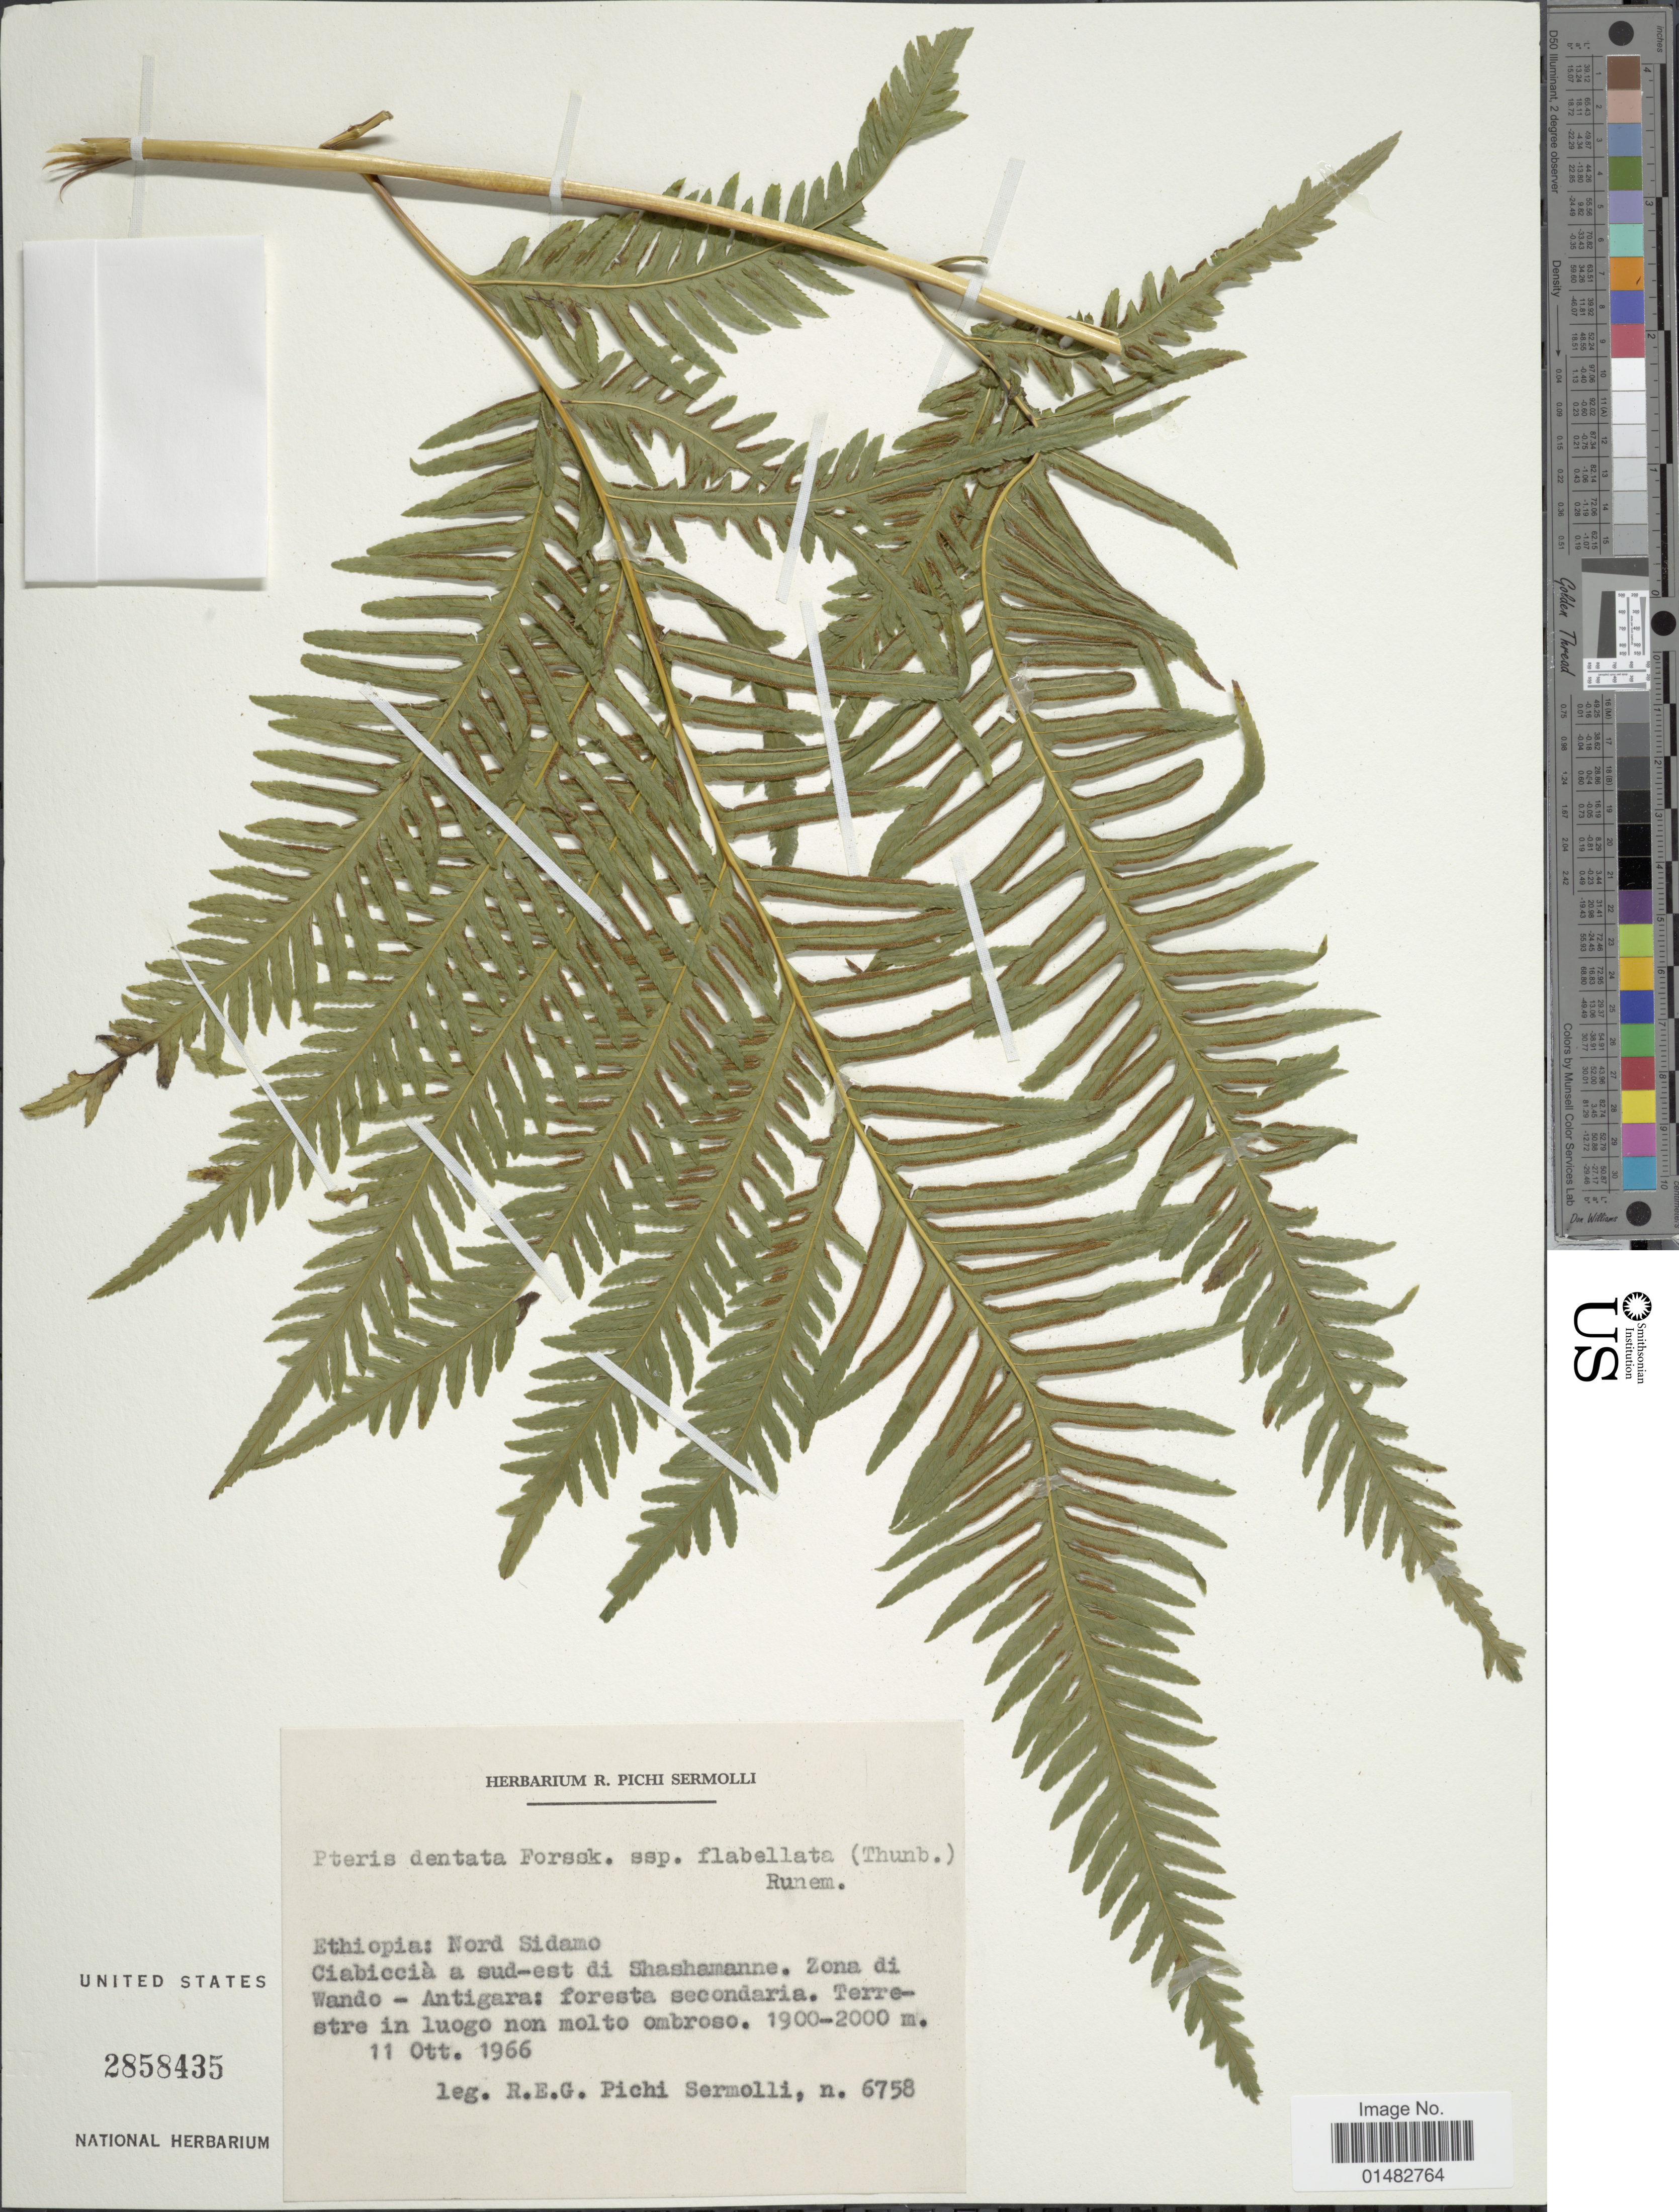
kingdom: Plantae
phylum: Tracheophyta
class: Polypodiopsida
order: Polypodiales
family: Pteridaceae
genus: Pteris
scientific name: Pteris dentata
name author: Forssk.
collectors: R. E. Pichi-Sermolli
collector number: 6758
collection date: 1966-10-11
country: Ethiopia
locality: Ethiopia: Nord Sidamo. Ciabiccia a sud-est di Shashamanne, Zona di Wando- Antigara: foresta secondaria, Terrestre in luogo non molto ombroso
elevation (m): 1900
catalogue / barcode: US 2858435